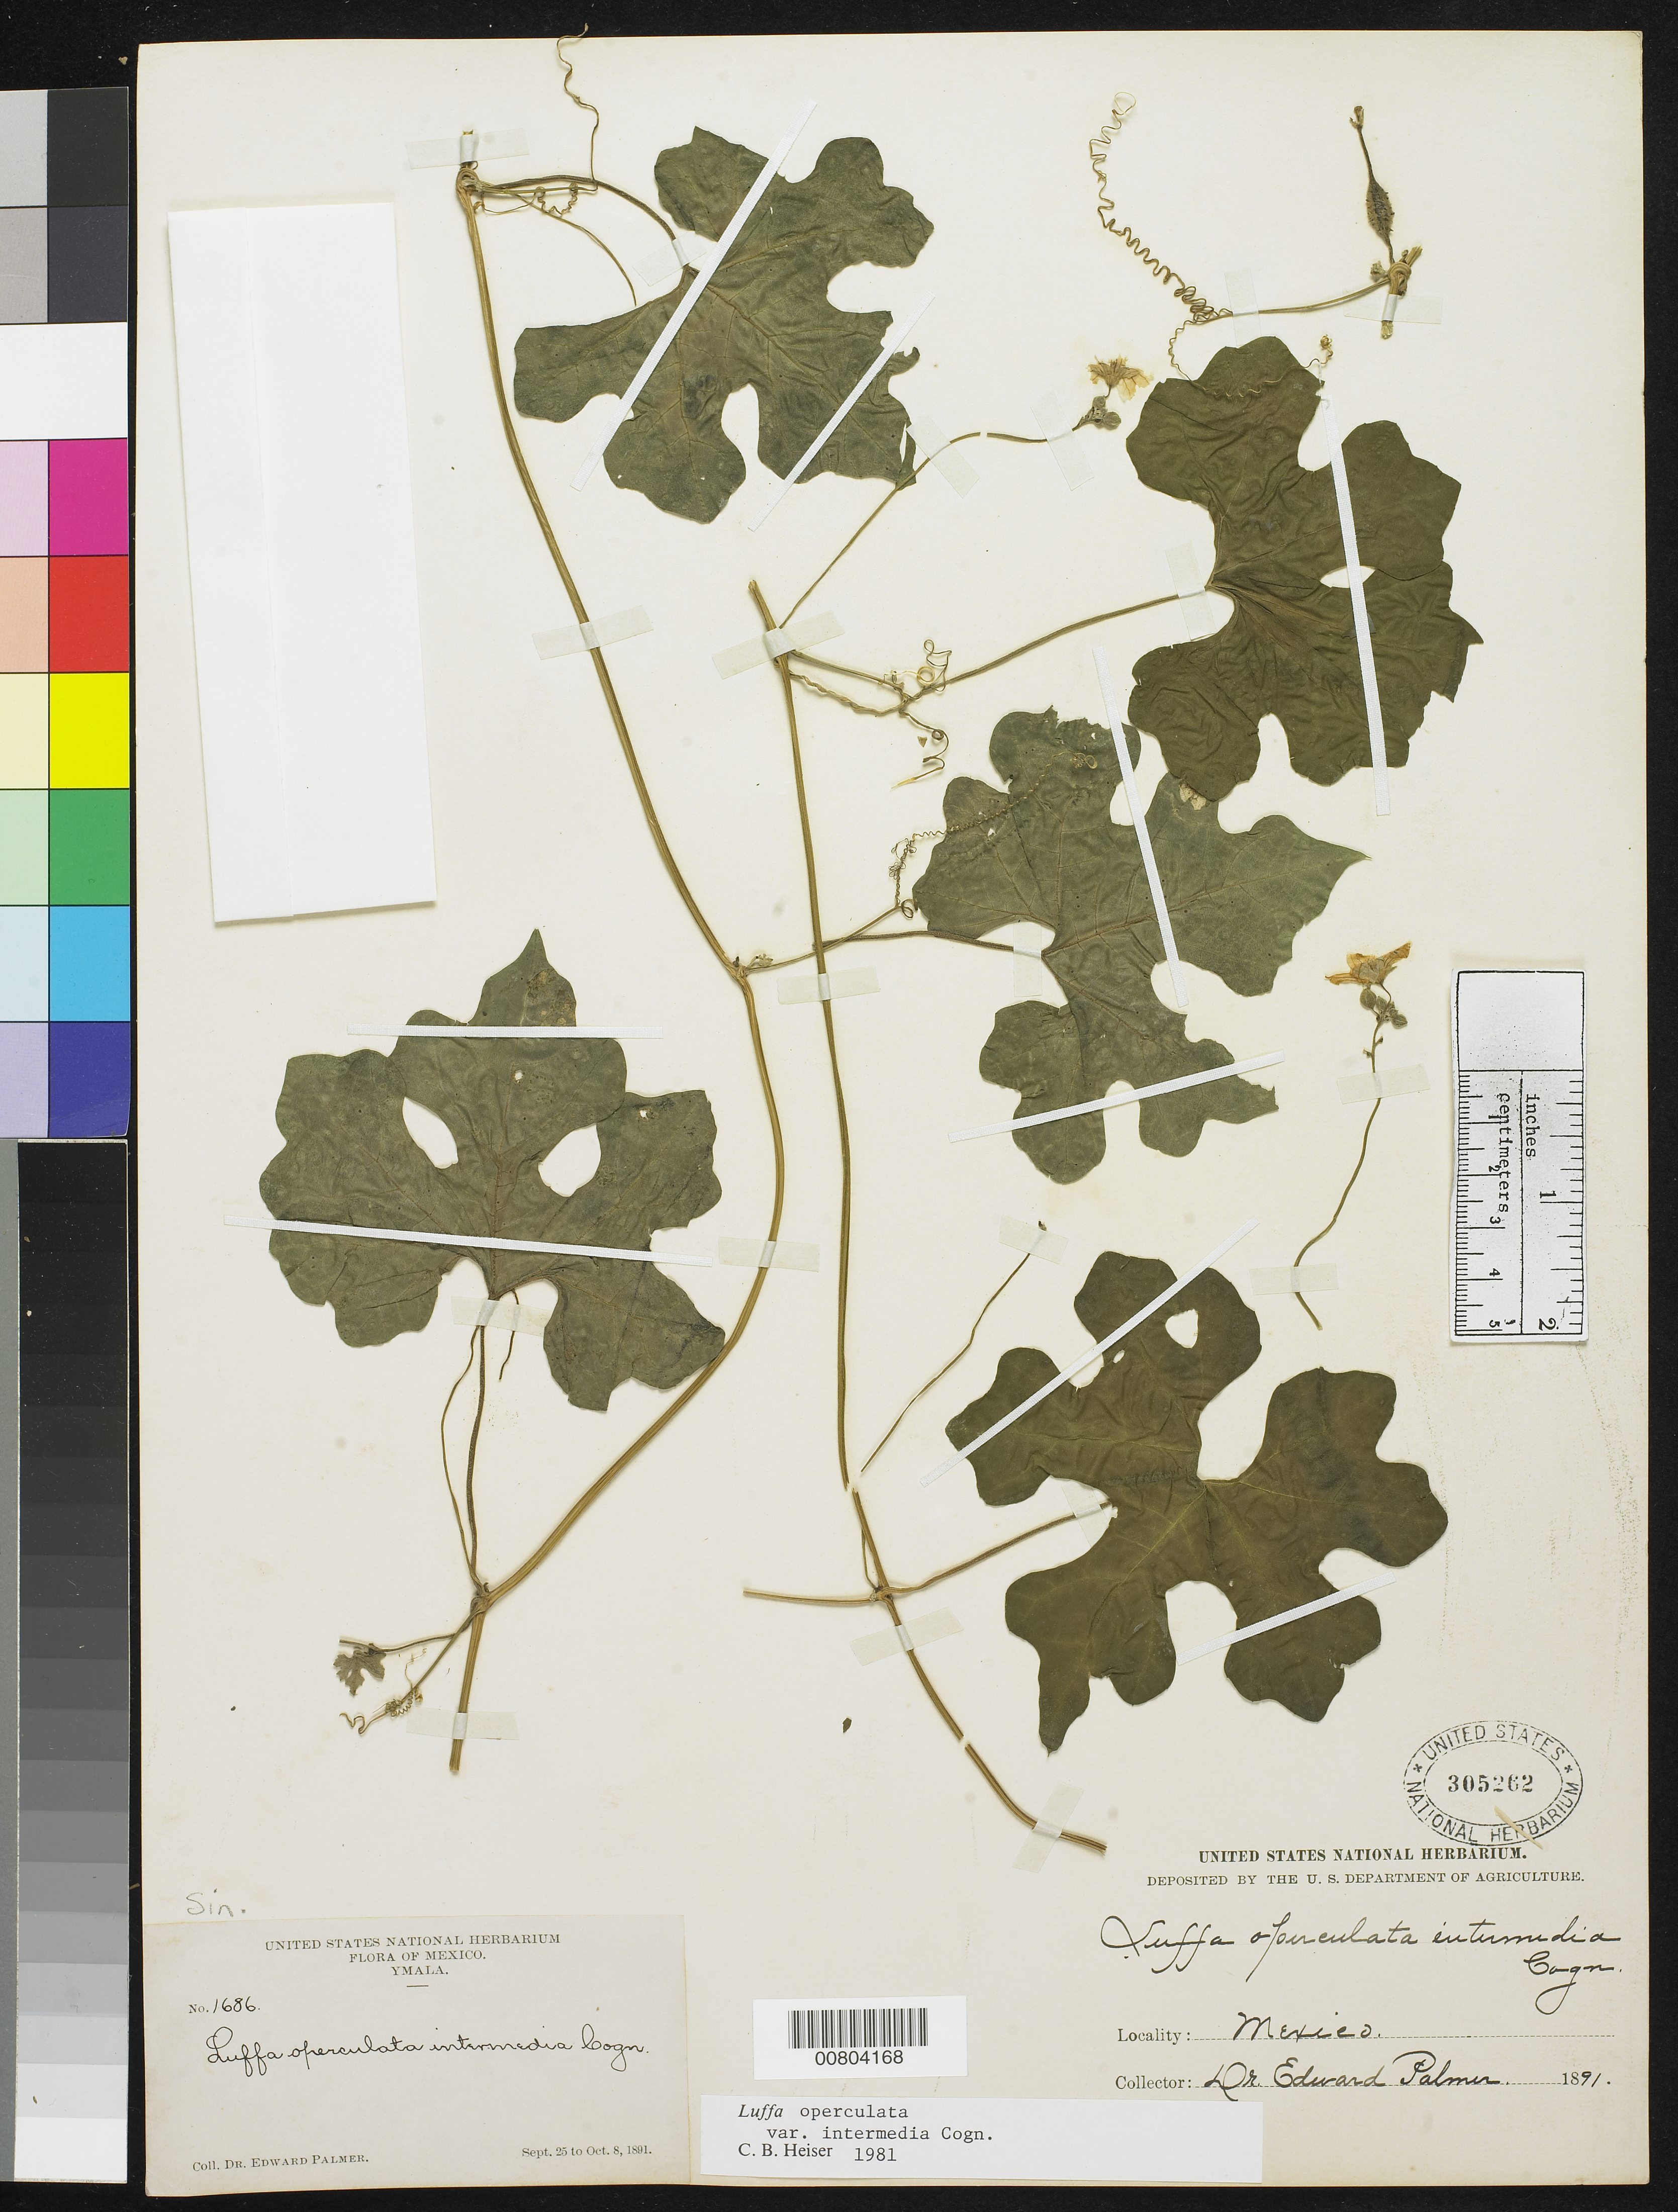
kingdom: Plantae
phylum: Tracheophyta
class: Magnoliopsida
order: Cucurbitales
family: Cucurbitaceae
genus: Luffa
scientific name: Luffa operculata var. intermedia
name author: Cogn.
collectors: E. Palmer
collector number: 1686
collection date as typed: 25 Sep 1891 to 08 Oct 1891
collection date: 1891-09-25/1891-10-08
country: Mexico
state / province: Sinaloa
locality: Ymala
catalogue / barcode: US 305262